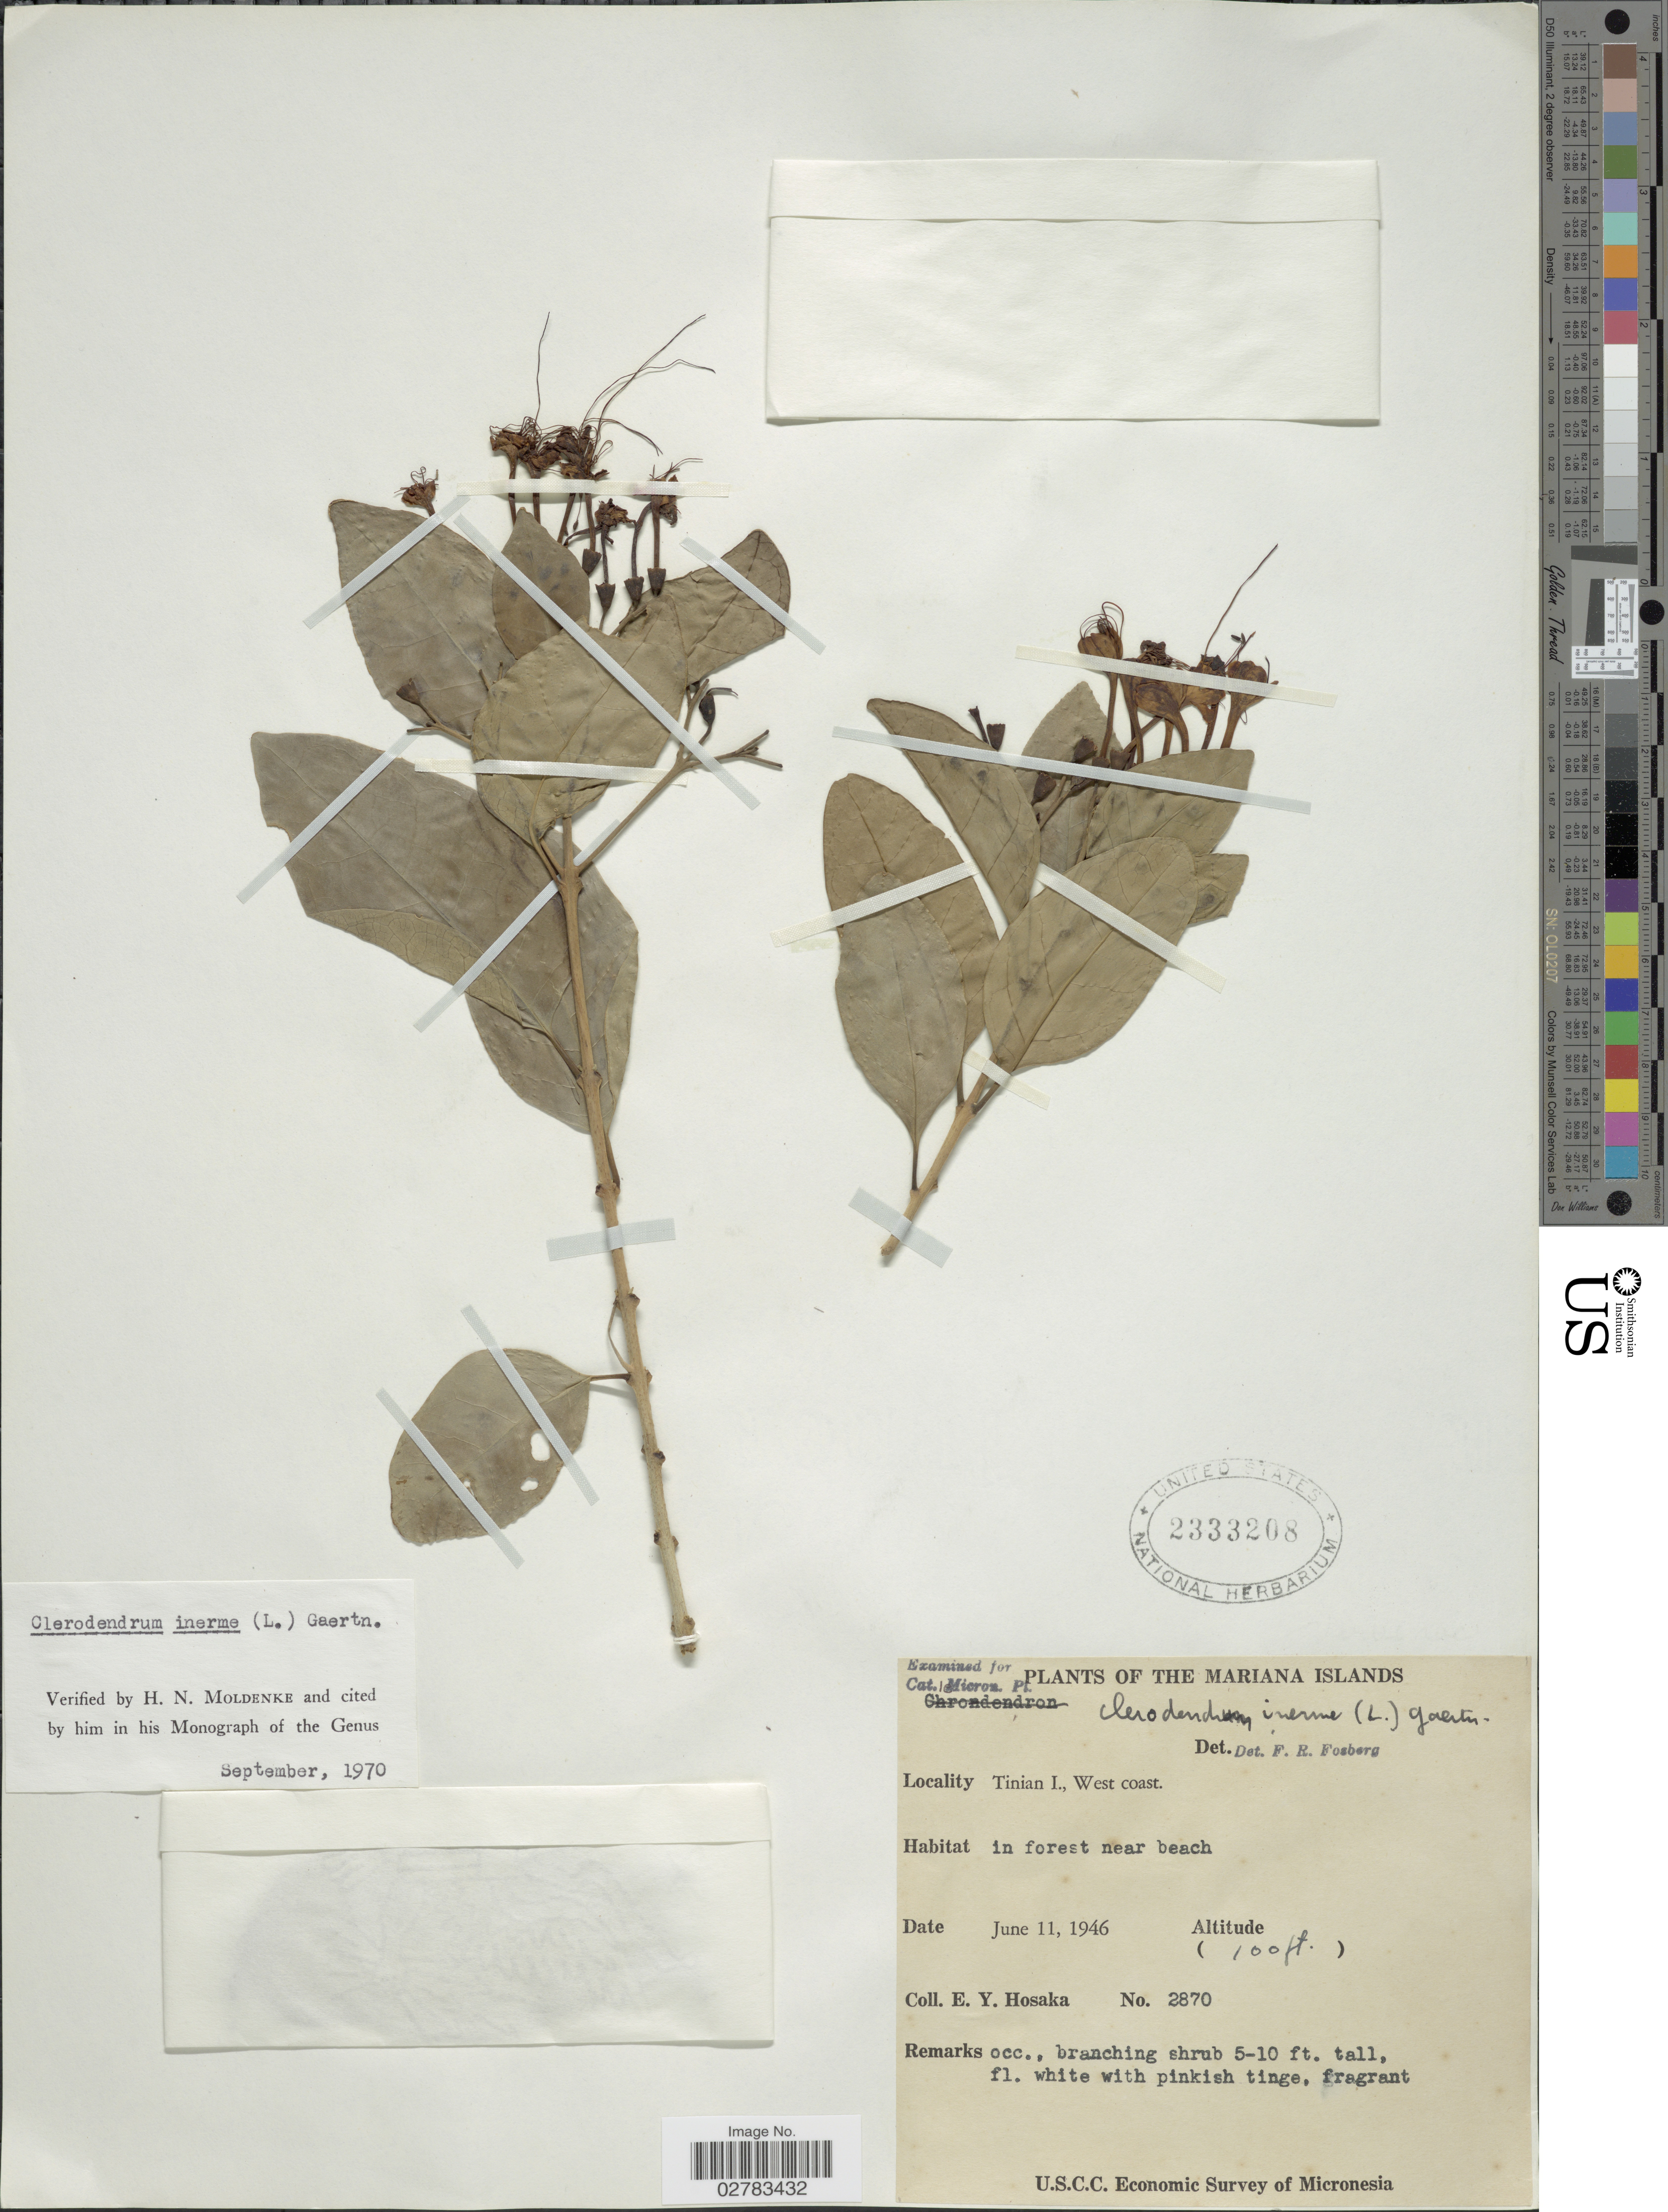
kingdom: Plantae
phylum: Tracheophyta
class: Magnoliopsida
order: Lamiales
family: Lamiaceae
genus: Clerodendrum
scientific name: Clerodendrum inerme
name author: (L.) Gaertn.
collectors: E. Y. Hosaka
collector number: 2870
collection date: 1946-06-11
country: Northern Mariana Islands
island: Tinian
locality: Tinian I., West coast, in forest near beach.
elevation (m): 30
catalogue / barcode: US 2333208